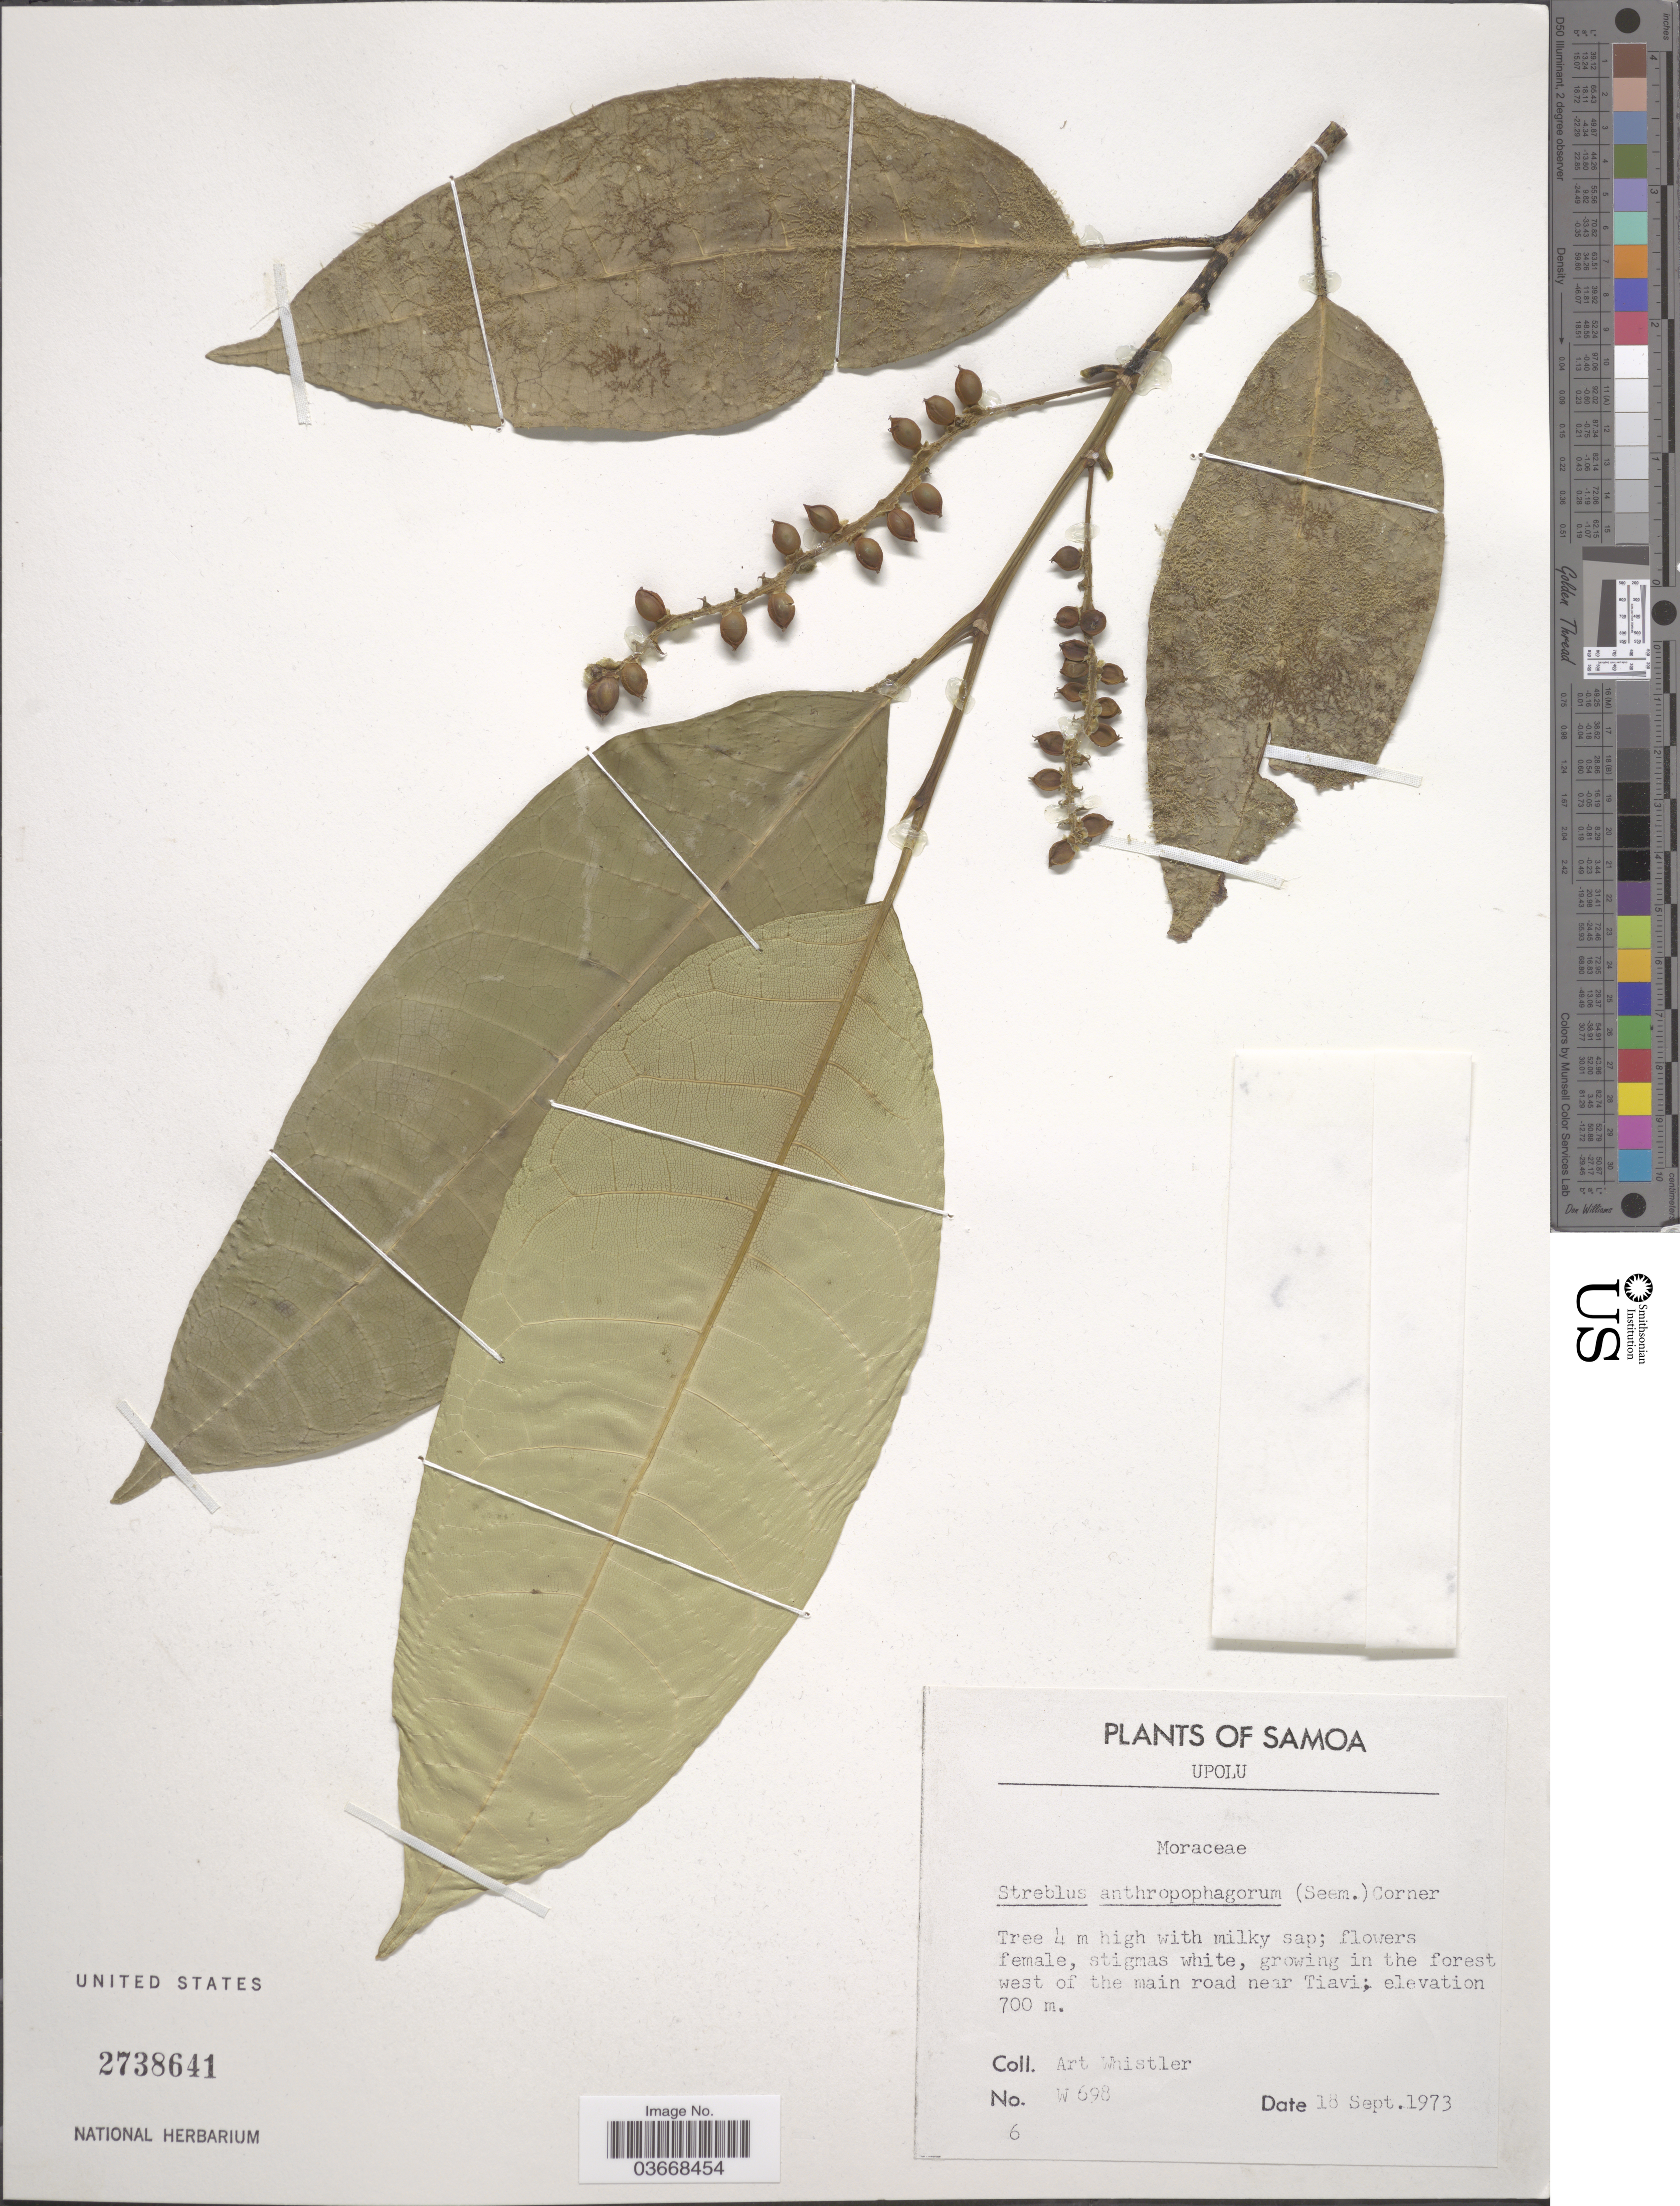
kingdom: Plantae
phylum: Tracheophyta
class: Magnoliopsida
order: Rosales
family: Moraceae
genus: Paratrophis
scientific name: Paratrophis anthropophagorum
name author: (Seem.) Benth. & Hook. f. ex Drake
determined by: Wagner, W. L., (BOT), Smithsonian Institution - National Museum of Natural History (UNITED STATES)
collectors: A. Whistler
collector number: W698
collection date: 1973-09-18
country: Samoa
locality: Samoa. Upolu. In the forest west of the main road near Tiavi.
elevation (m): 700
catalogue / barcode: US 2738641